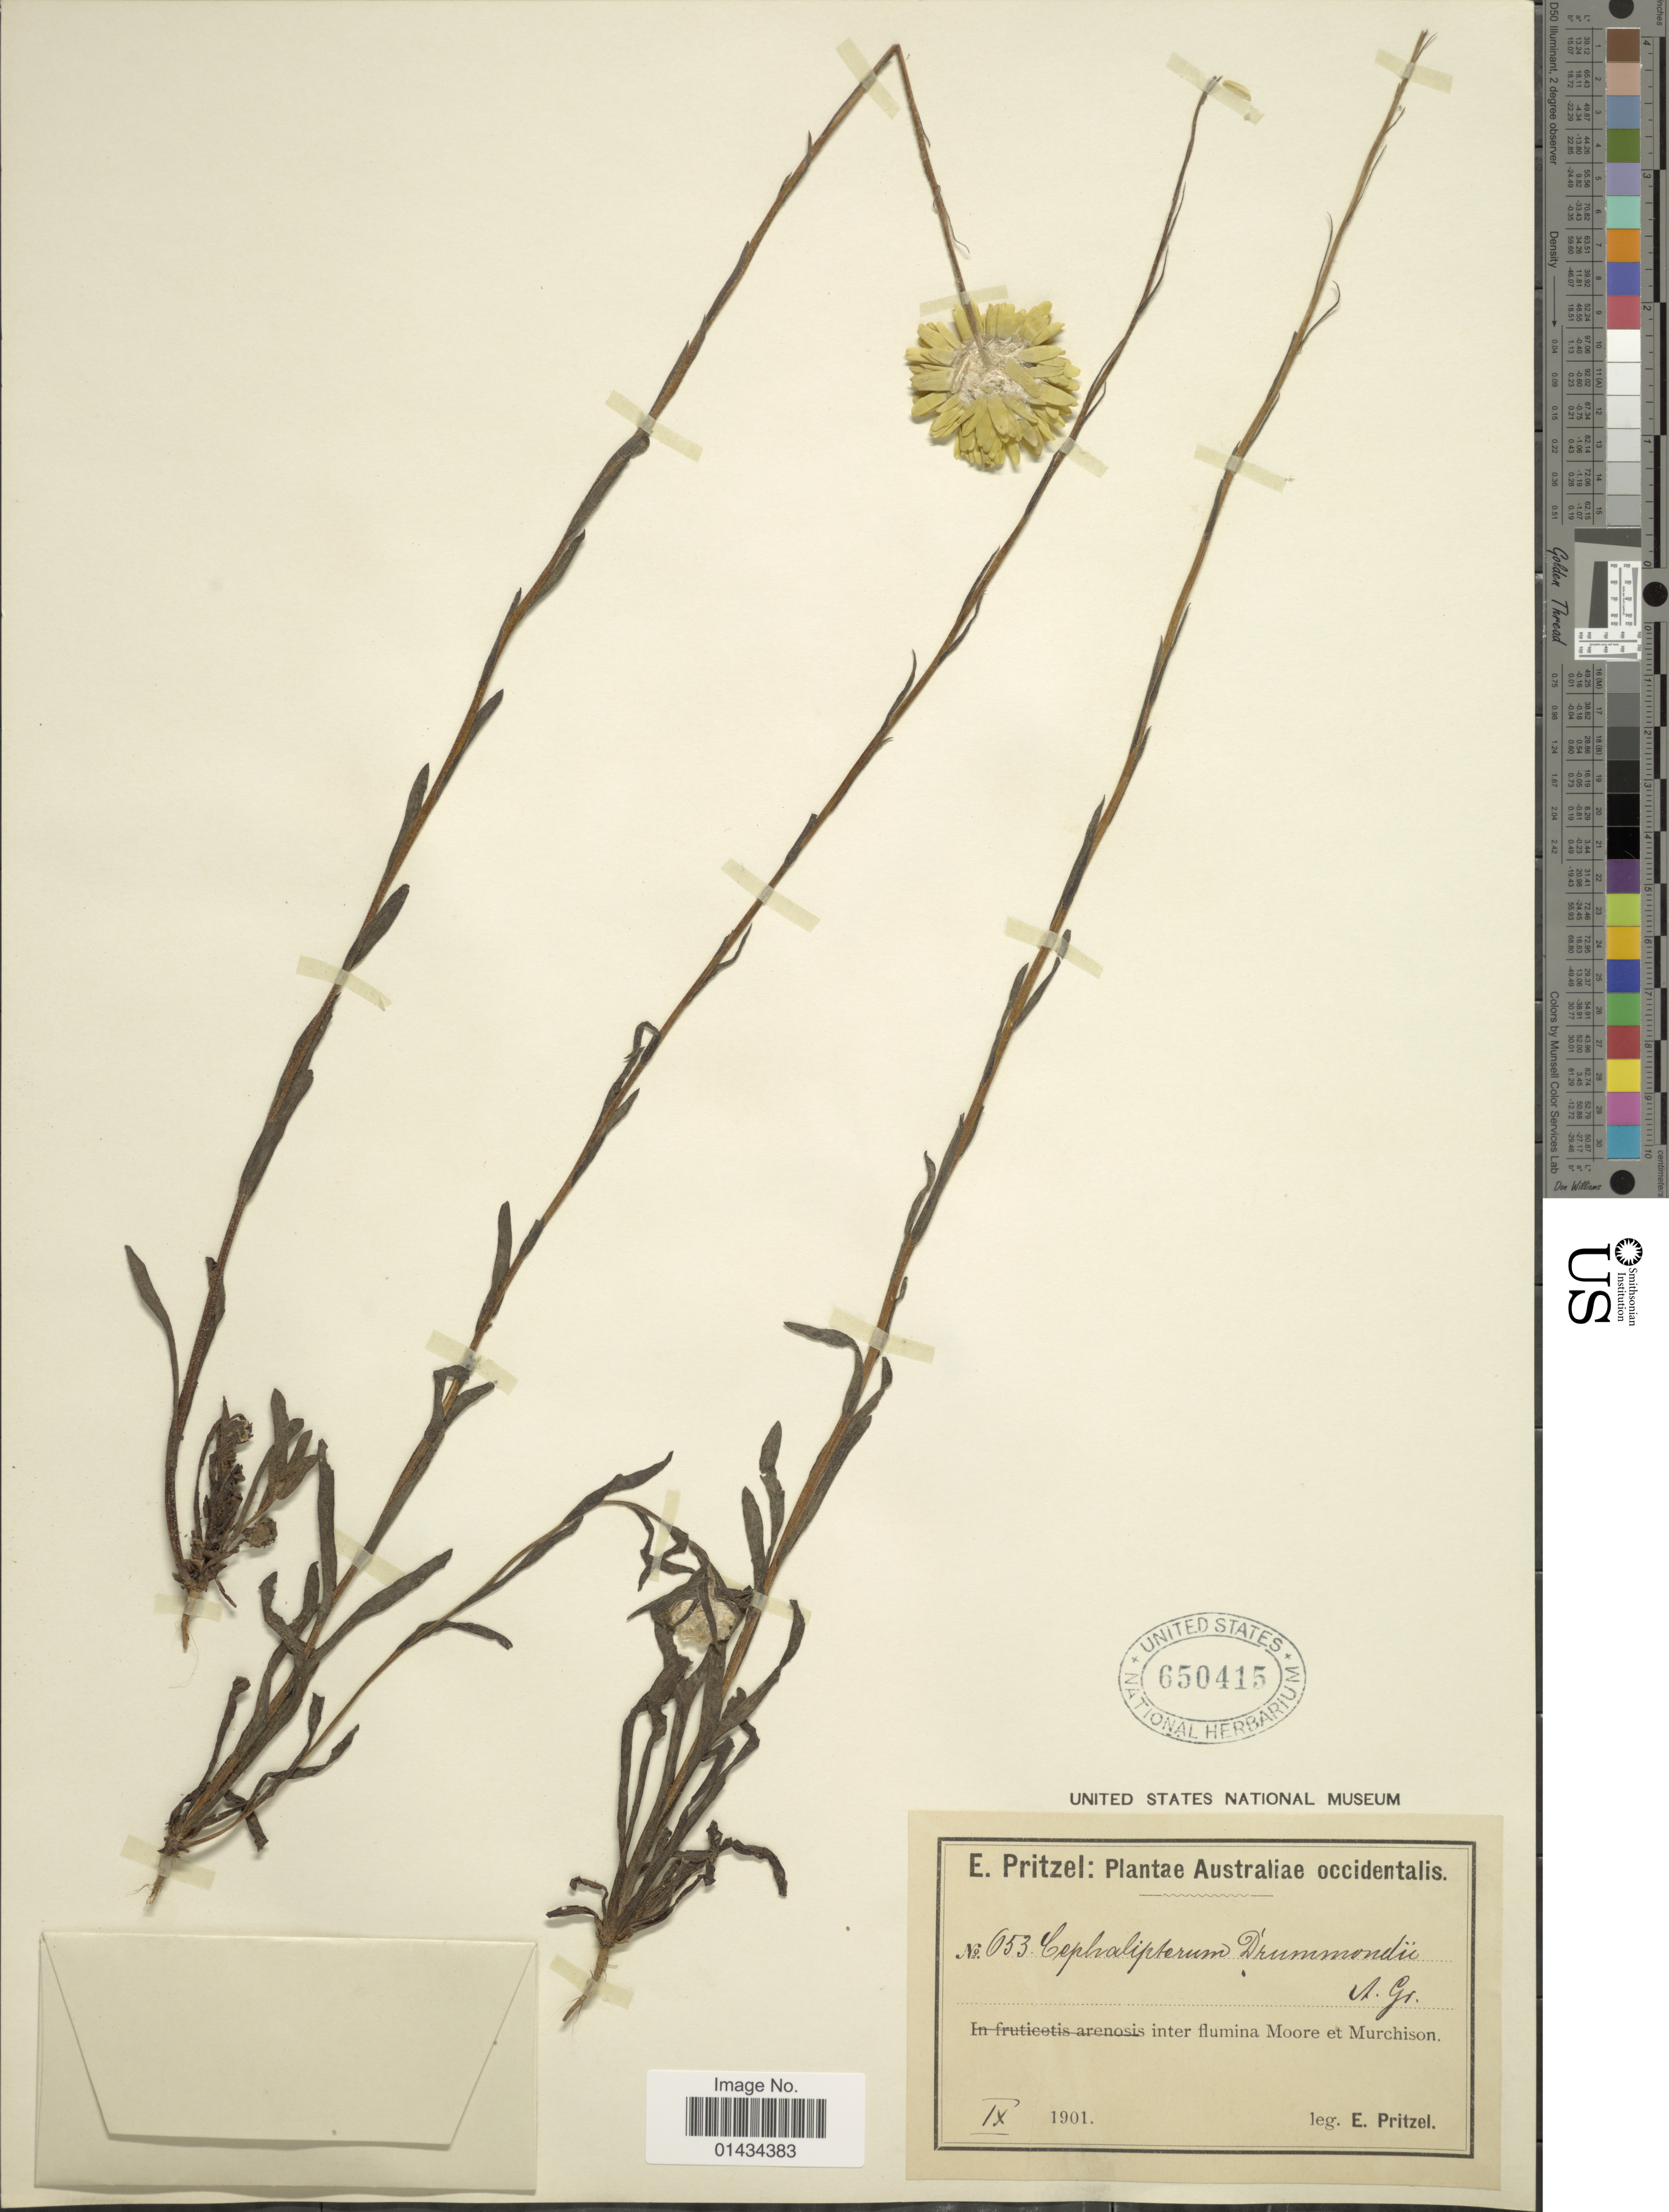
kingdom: Plantae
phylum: Tracheophyta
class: Magnoliopsida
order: Asterales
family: Asteraceae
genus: Cephalipterum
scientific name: Cephalipterum drummondii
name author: A. Gray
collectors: E. G. Pritzel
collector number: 653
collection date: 1901-09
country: Australia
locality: inter flumina Moore et Murchison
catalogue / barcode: US 650415